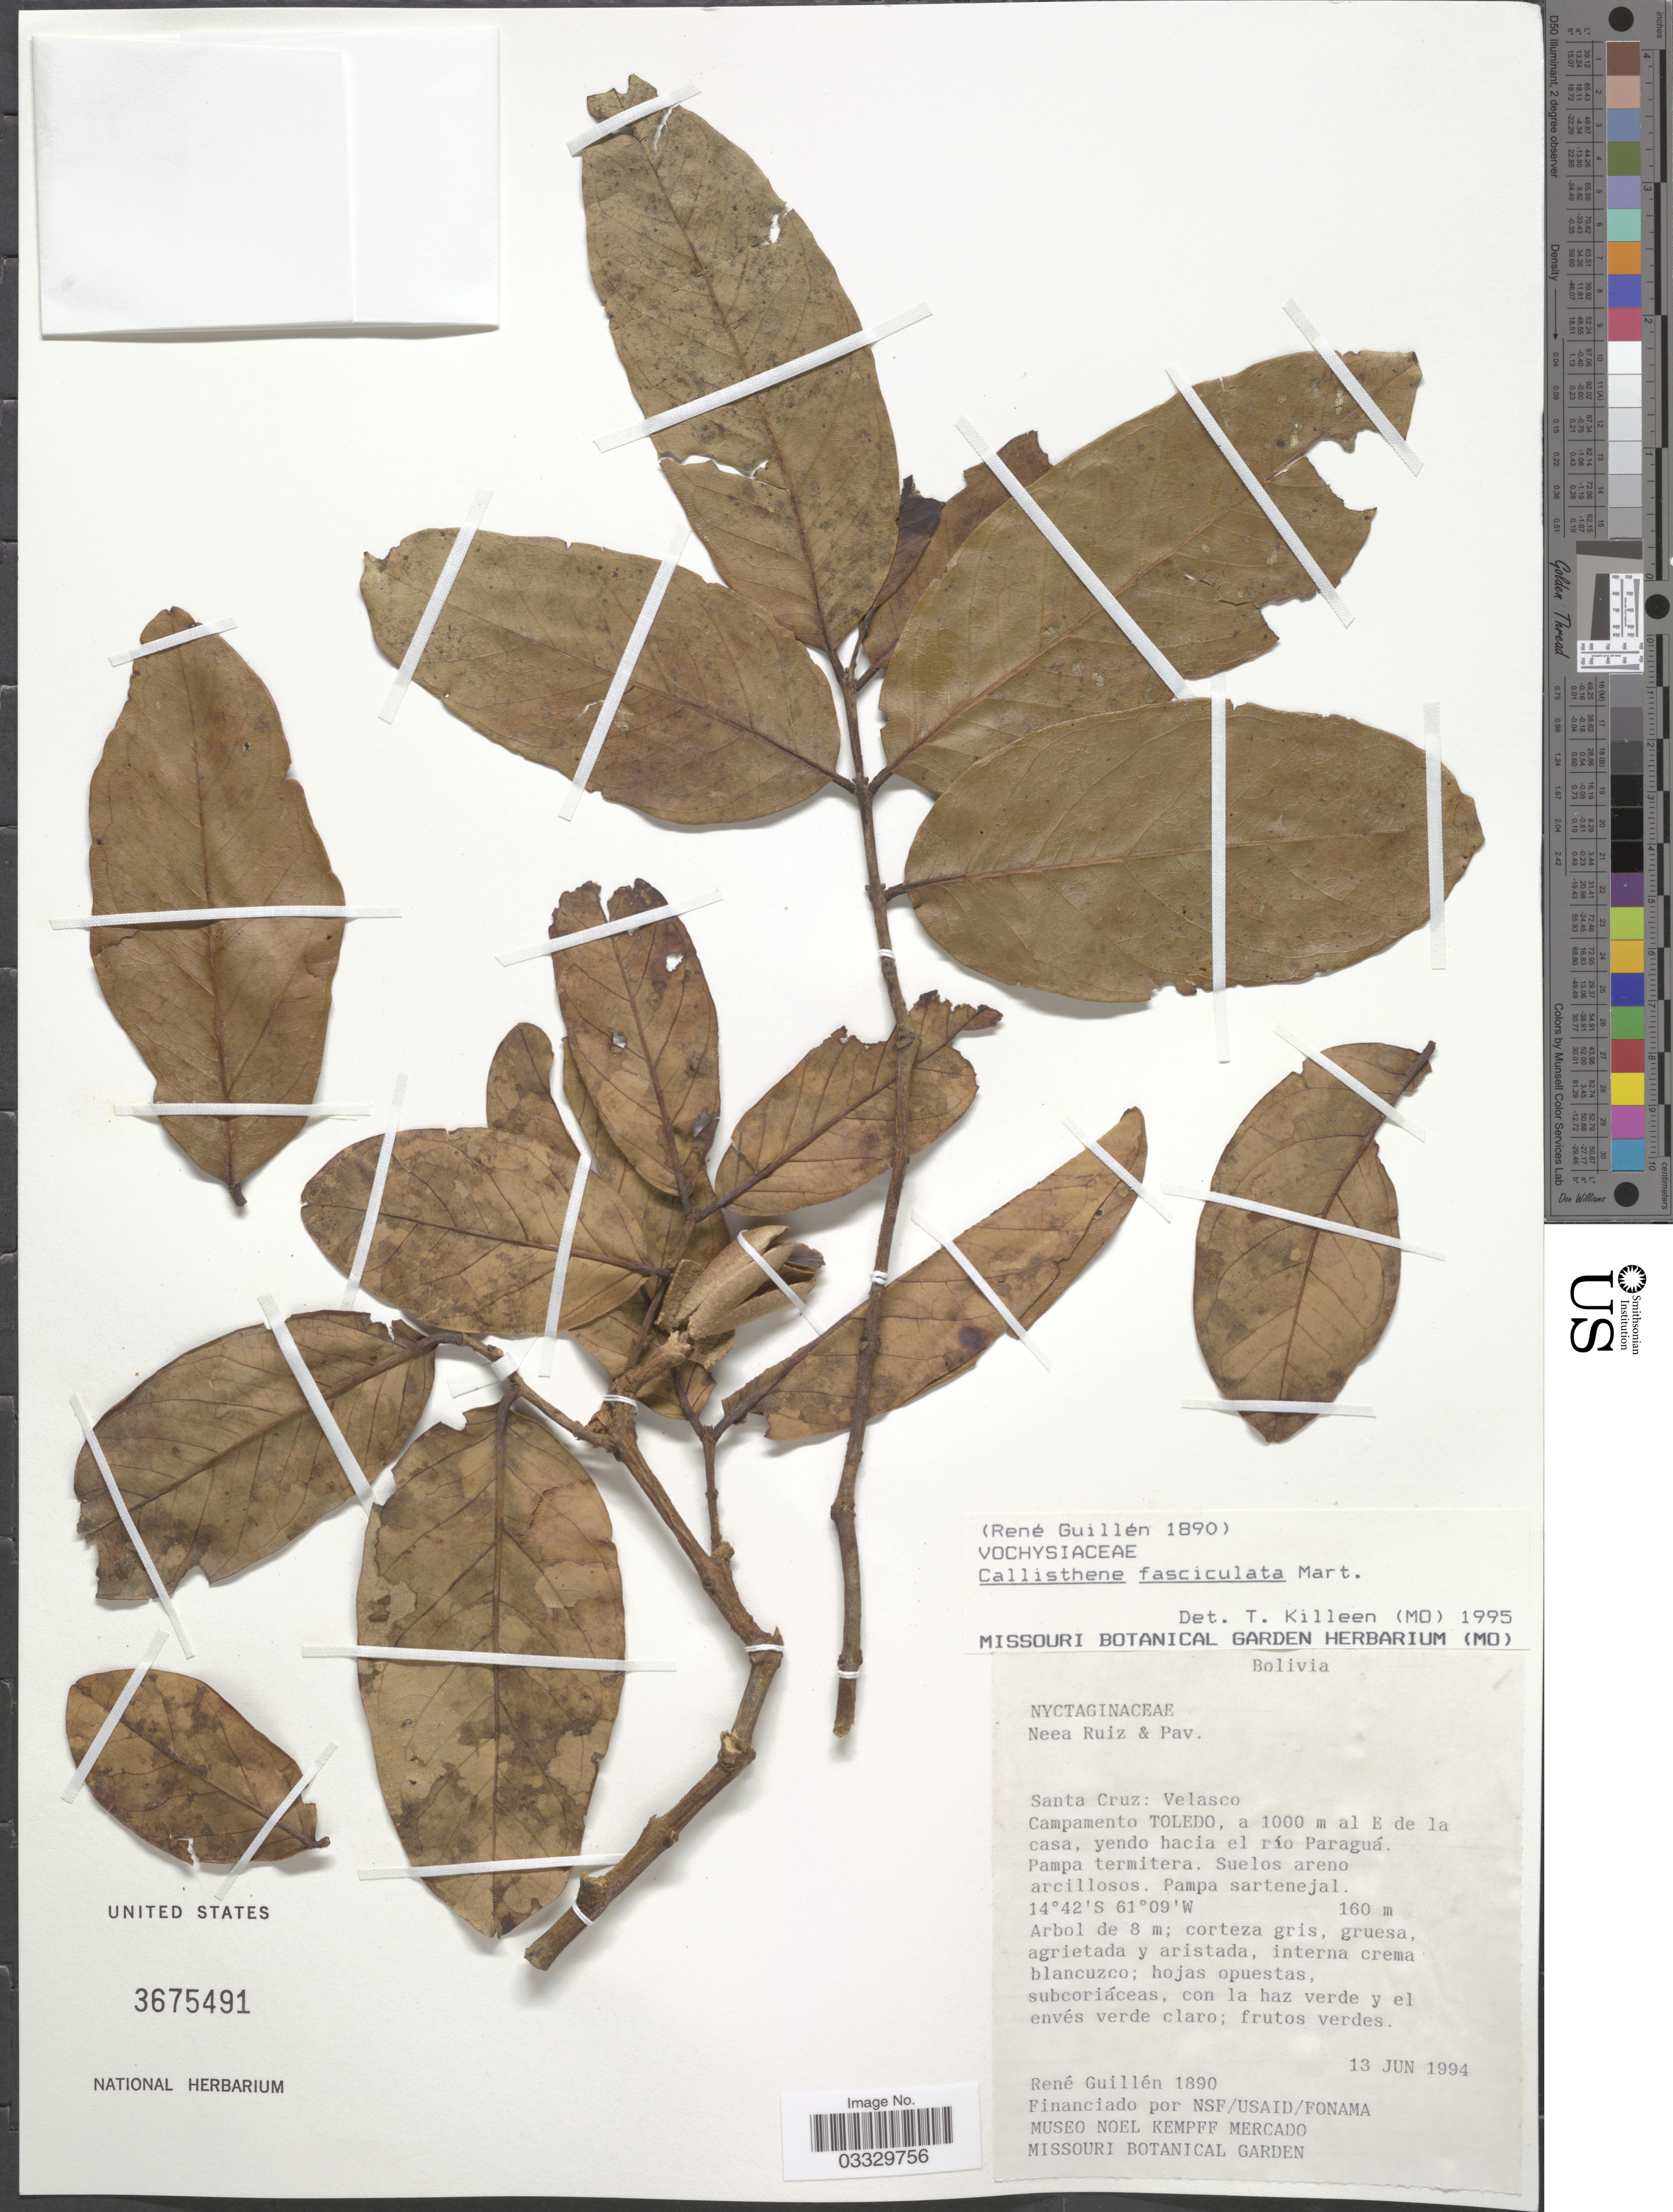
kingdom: Plantae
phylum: Tracheophyta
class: Magnoliopsida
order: Myrtales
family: Vochysiaceae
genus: Callisthene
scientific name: Callisthene fasciculata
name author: Mart.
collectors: R. Guillen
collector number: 1890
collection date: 1994-06-13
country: Bolivia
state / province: Santa Cruz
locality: Velasco. Campamento Toledo, a 1000 m al E de la casa, yendo hacia el río Paraguá.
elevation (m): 160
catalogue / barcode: US 3675491